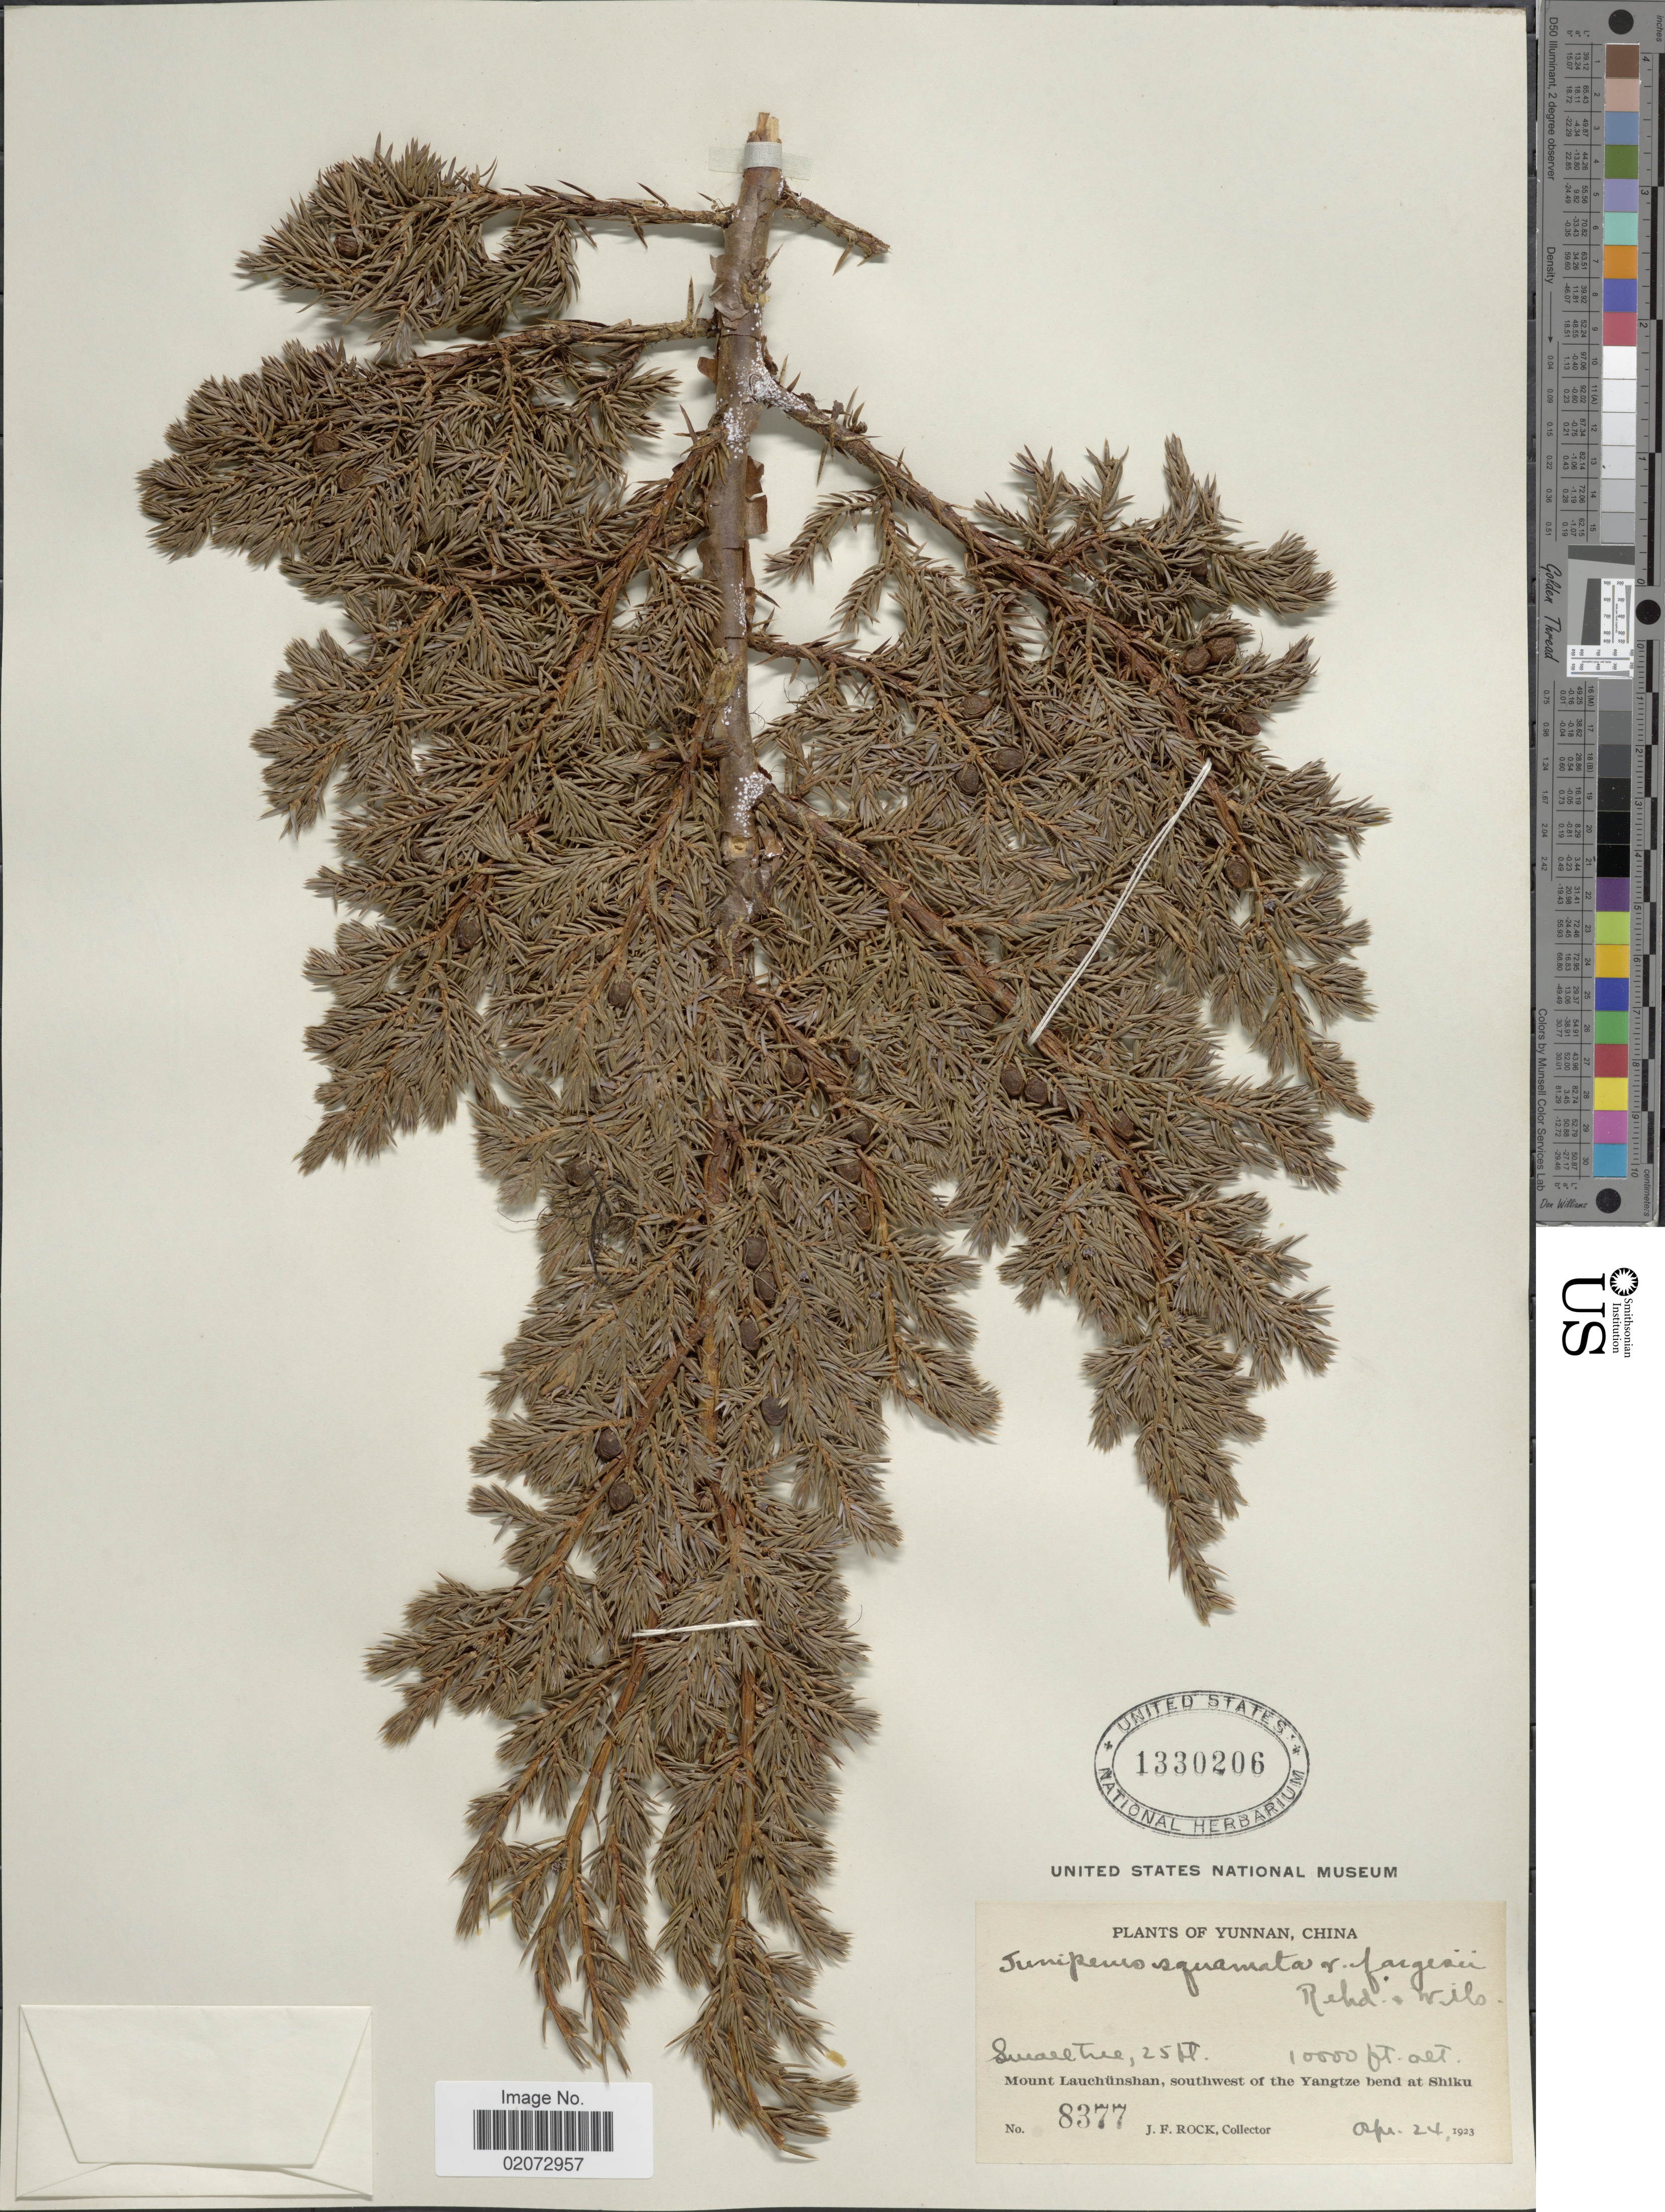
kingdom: Plantae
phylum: Tracheophyta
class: Pinopsida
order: Pinales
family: Cupressaceae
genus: Juniperus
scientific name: Juniperus squamata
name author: Buch.-Ham. ex D. Don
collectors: J. Rock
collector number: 8377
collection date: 1923-04-24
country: China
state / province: Yunnan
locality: Yunnan, China, Mount Lauchunshun, southwest of the Yangtze bend at Shiku.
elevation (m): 3048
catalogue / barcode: US 1330206